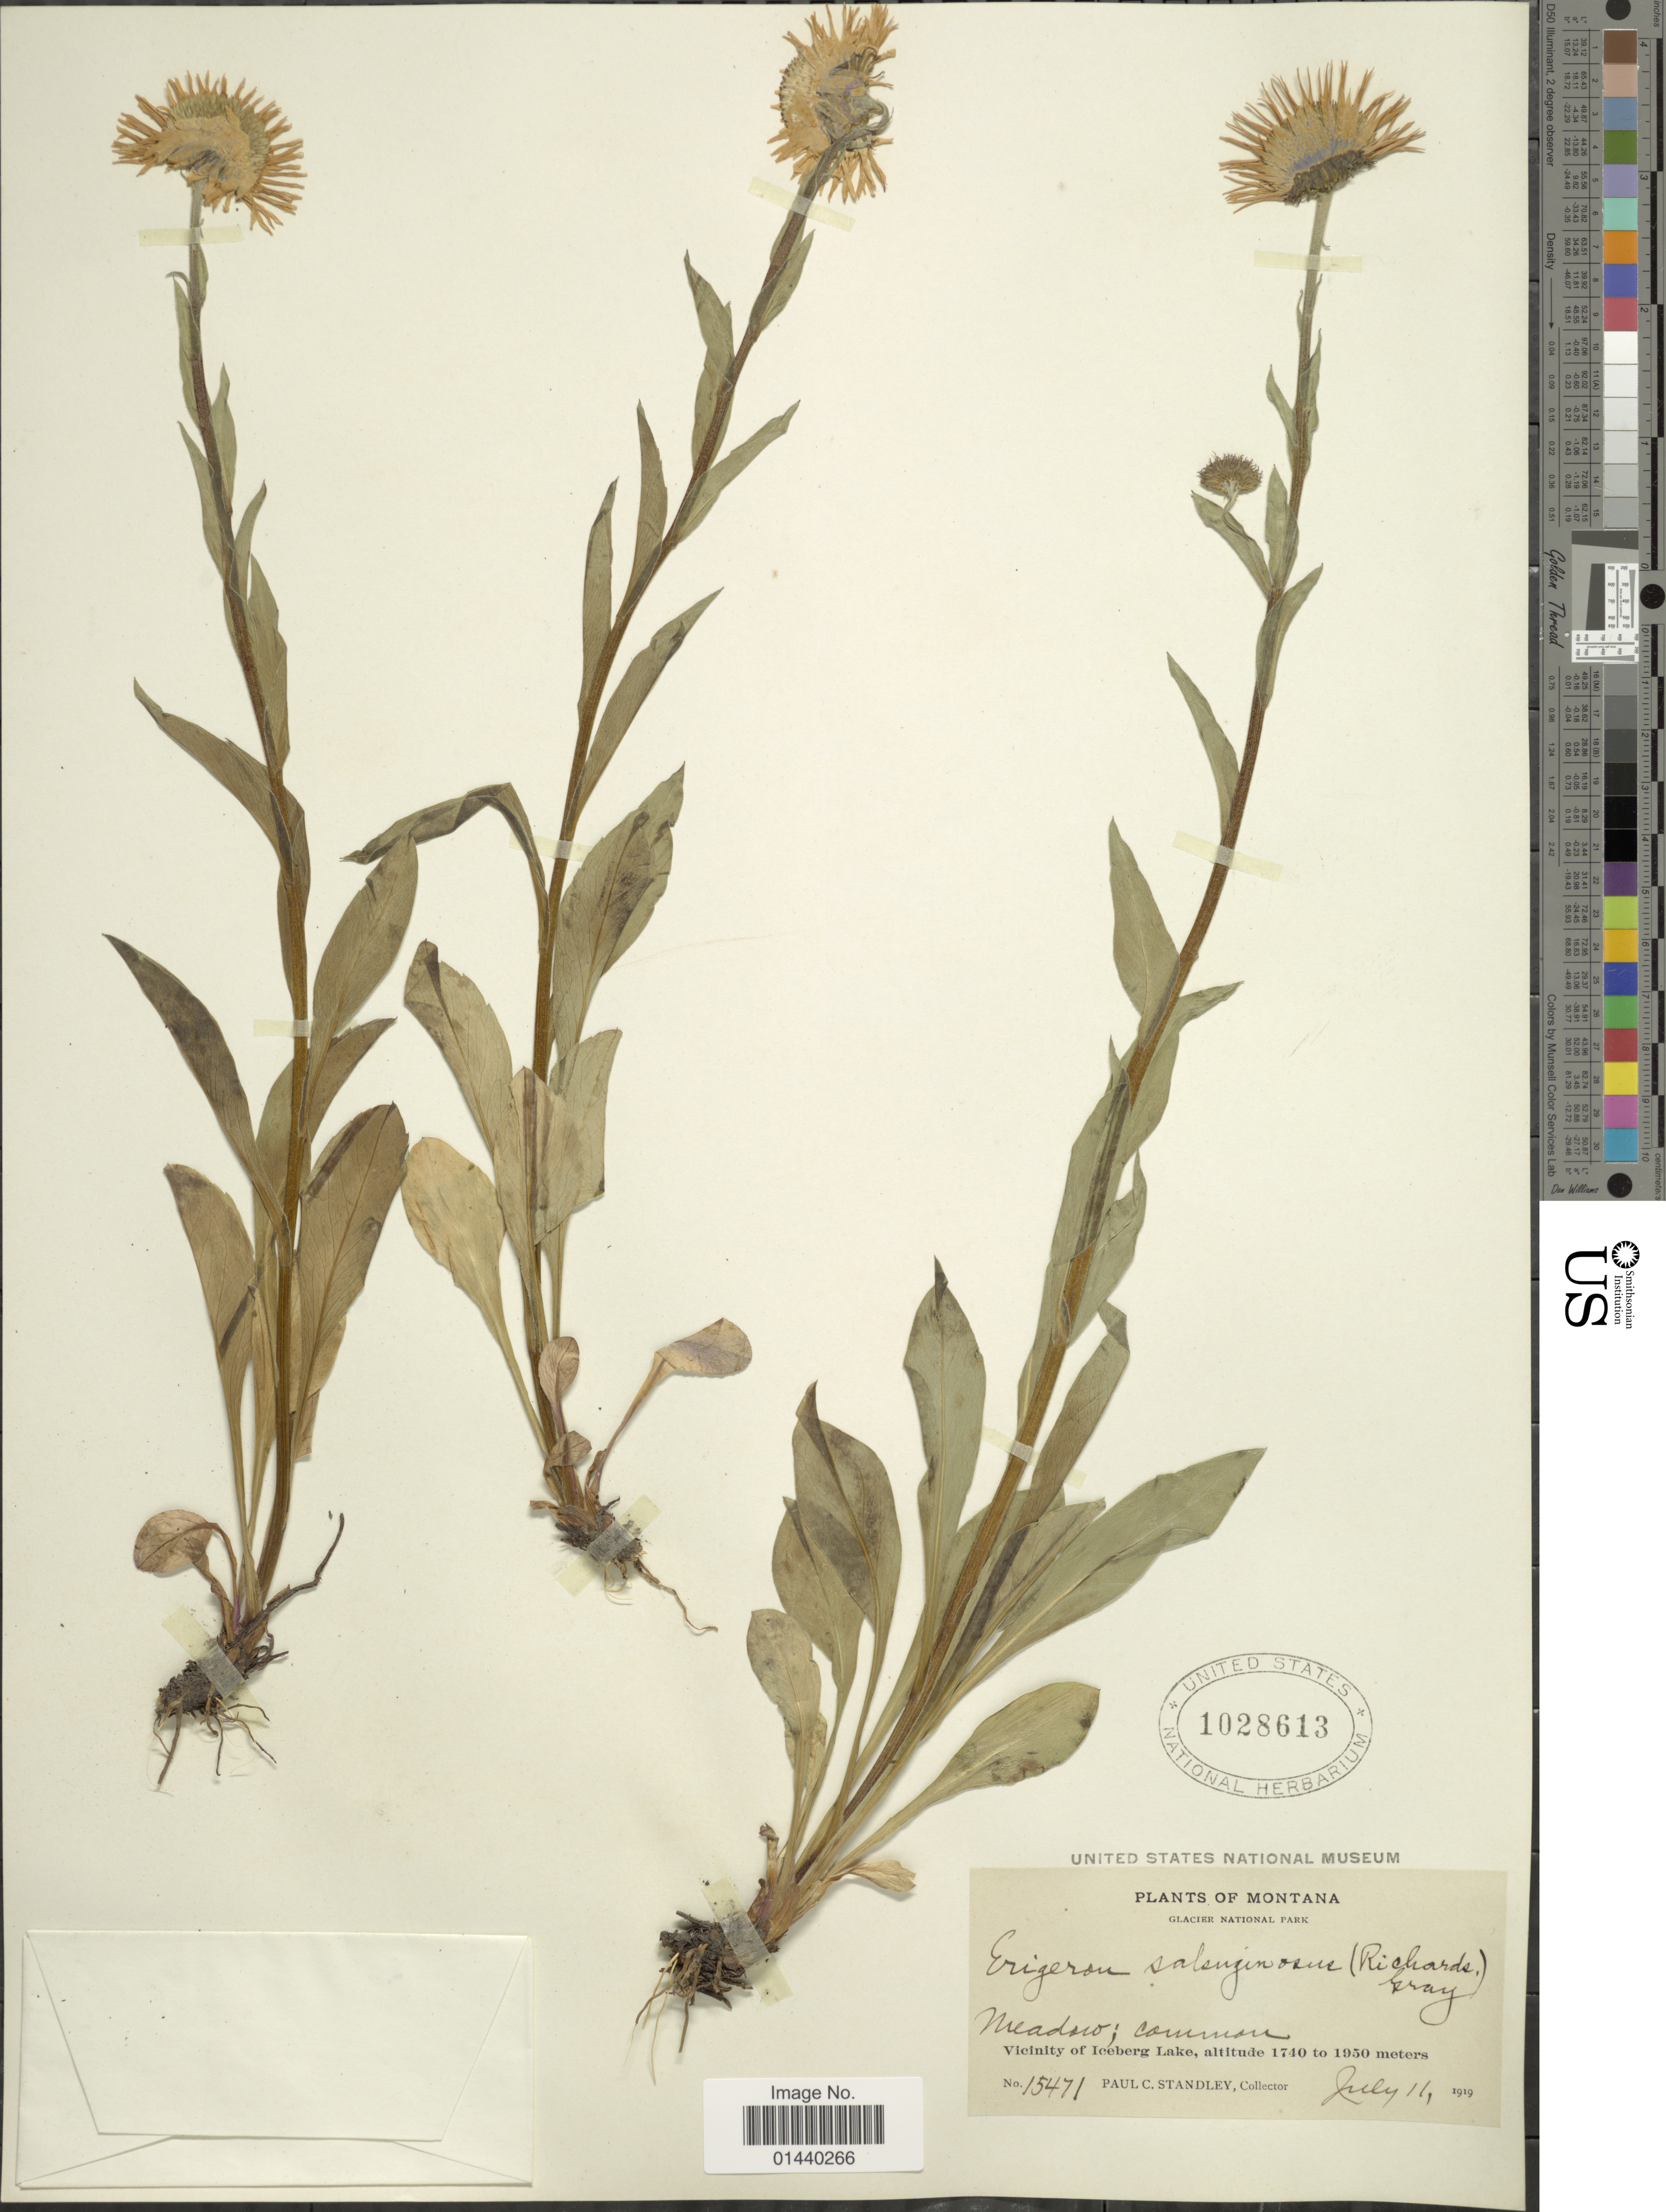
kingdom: Plantae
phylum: Tracheophyta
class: Magnoliopsida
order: Asterales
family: Asteraceae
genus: Erigeron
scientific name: Erigeron salsuginosus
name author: (Richardson ex R. Br.) A. Gray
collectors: P. C. Standley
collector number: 15471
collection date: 1919-07-11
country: United States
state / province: Montana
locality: Glacier National Park. Vicinity of Iceberg Lake.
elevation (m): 1740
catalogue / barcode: US 1028613